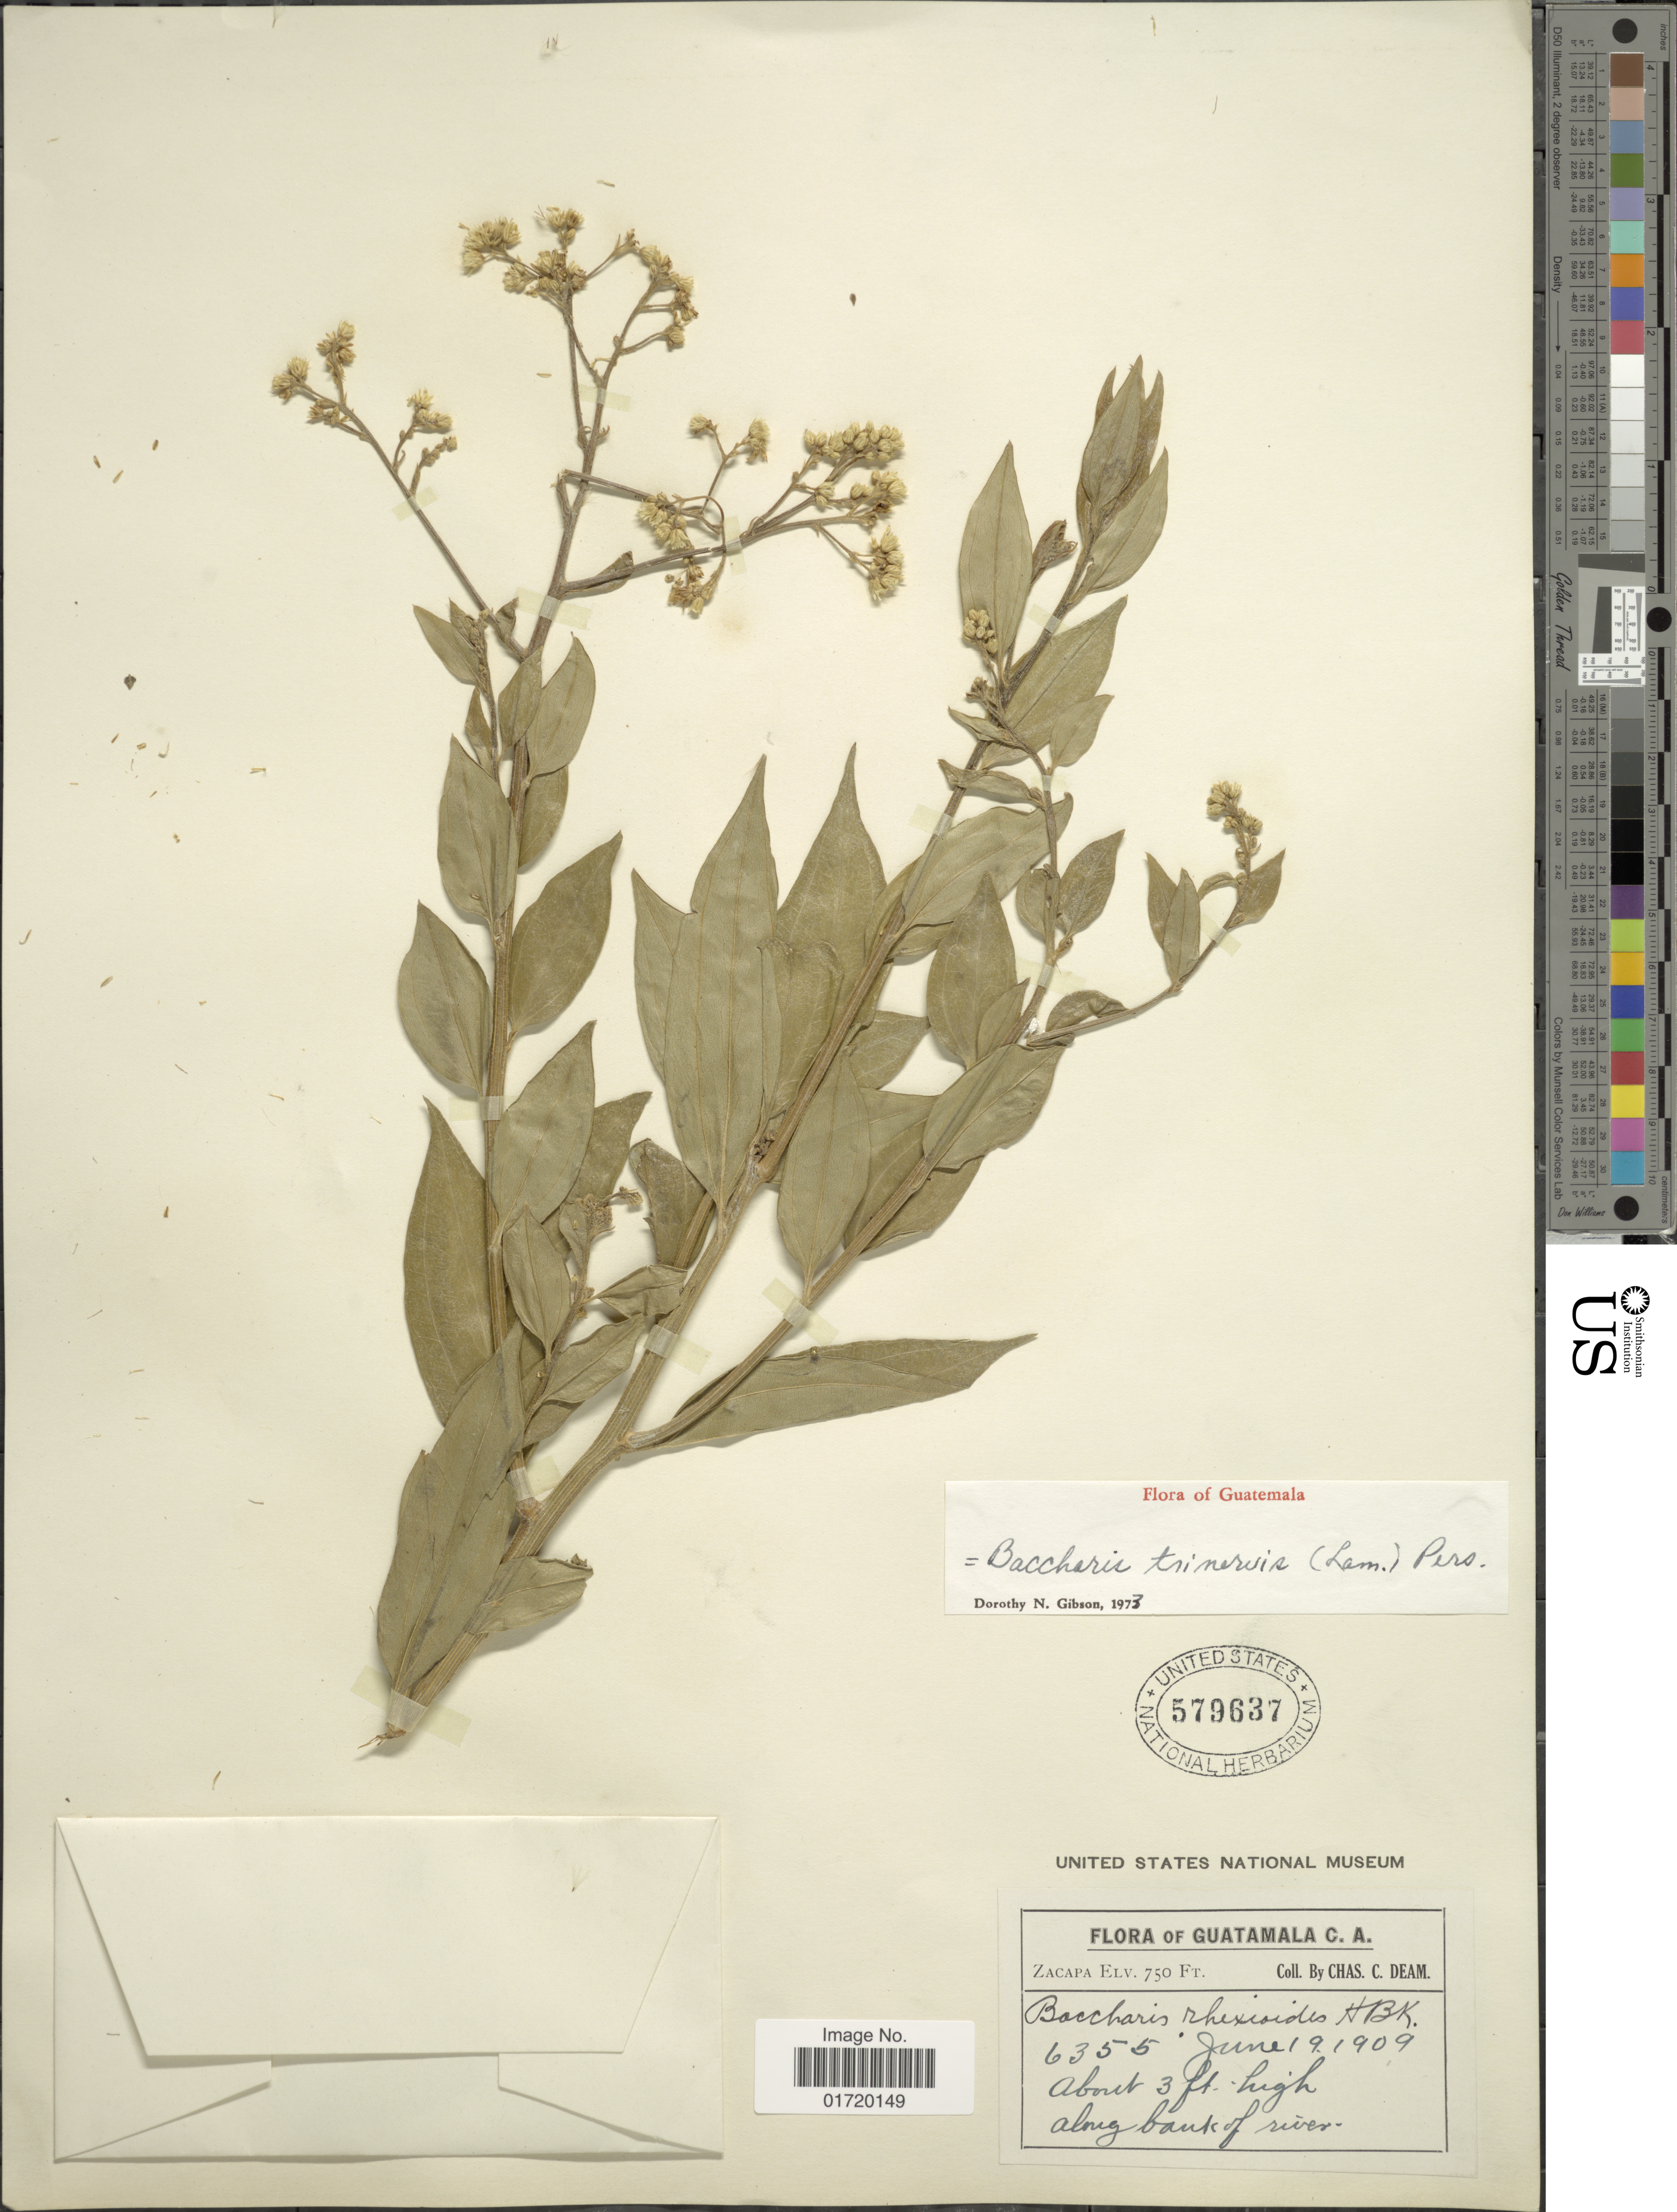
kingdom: Plantae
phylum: Tracheophyta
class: Magnoliopsida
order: Asterales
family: Asteraceae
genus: Baccharis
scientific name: Baccharis trinervis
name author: (Lam.) Pers.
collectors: C. C. Deam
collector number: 6355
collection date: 1909-06-19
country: Guatemala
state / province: Zacapa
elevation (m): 229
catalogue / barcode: US 579637